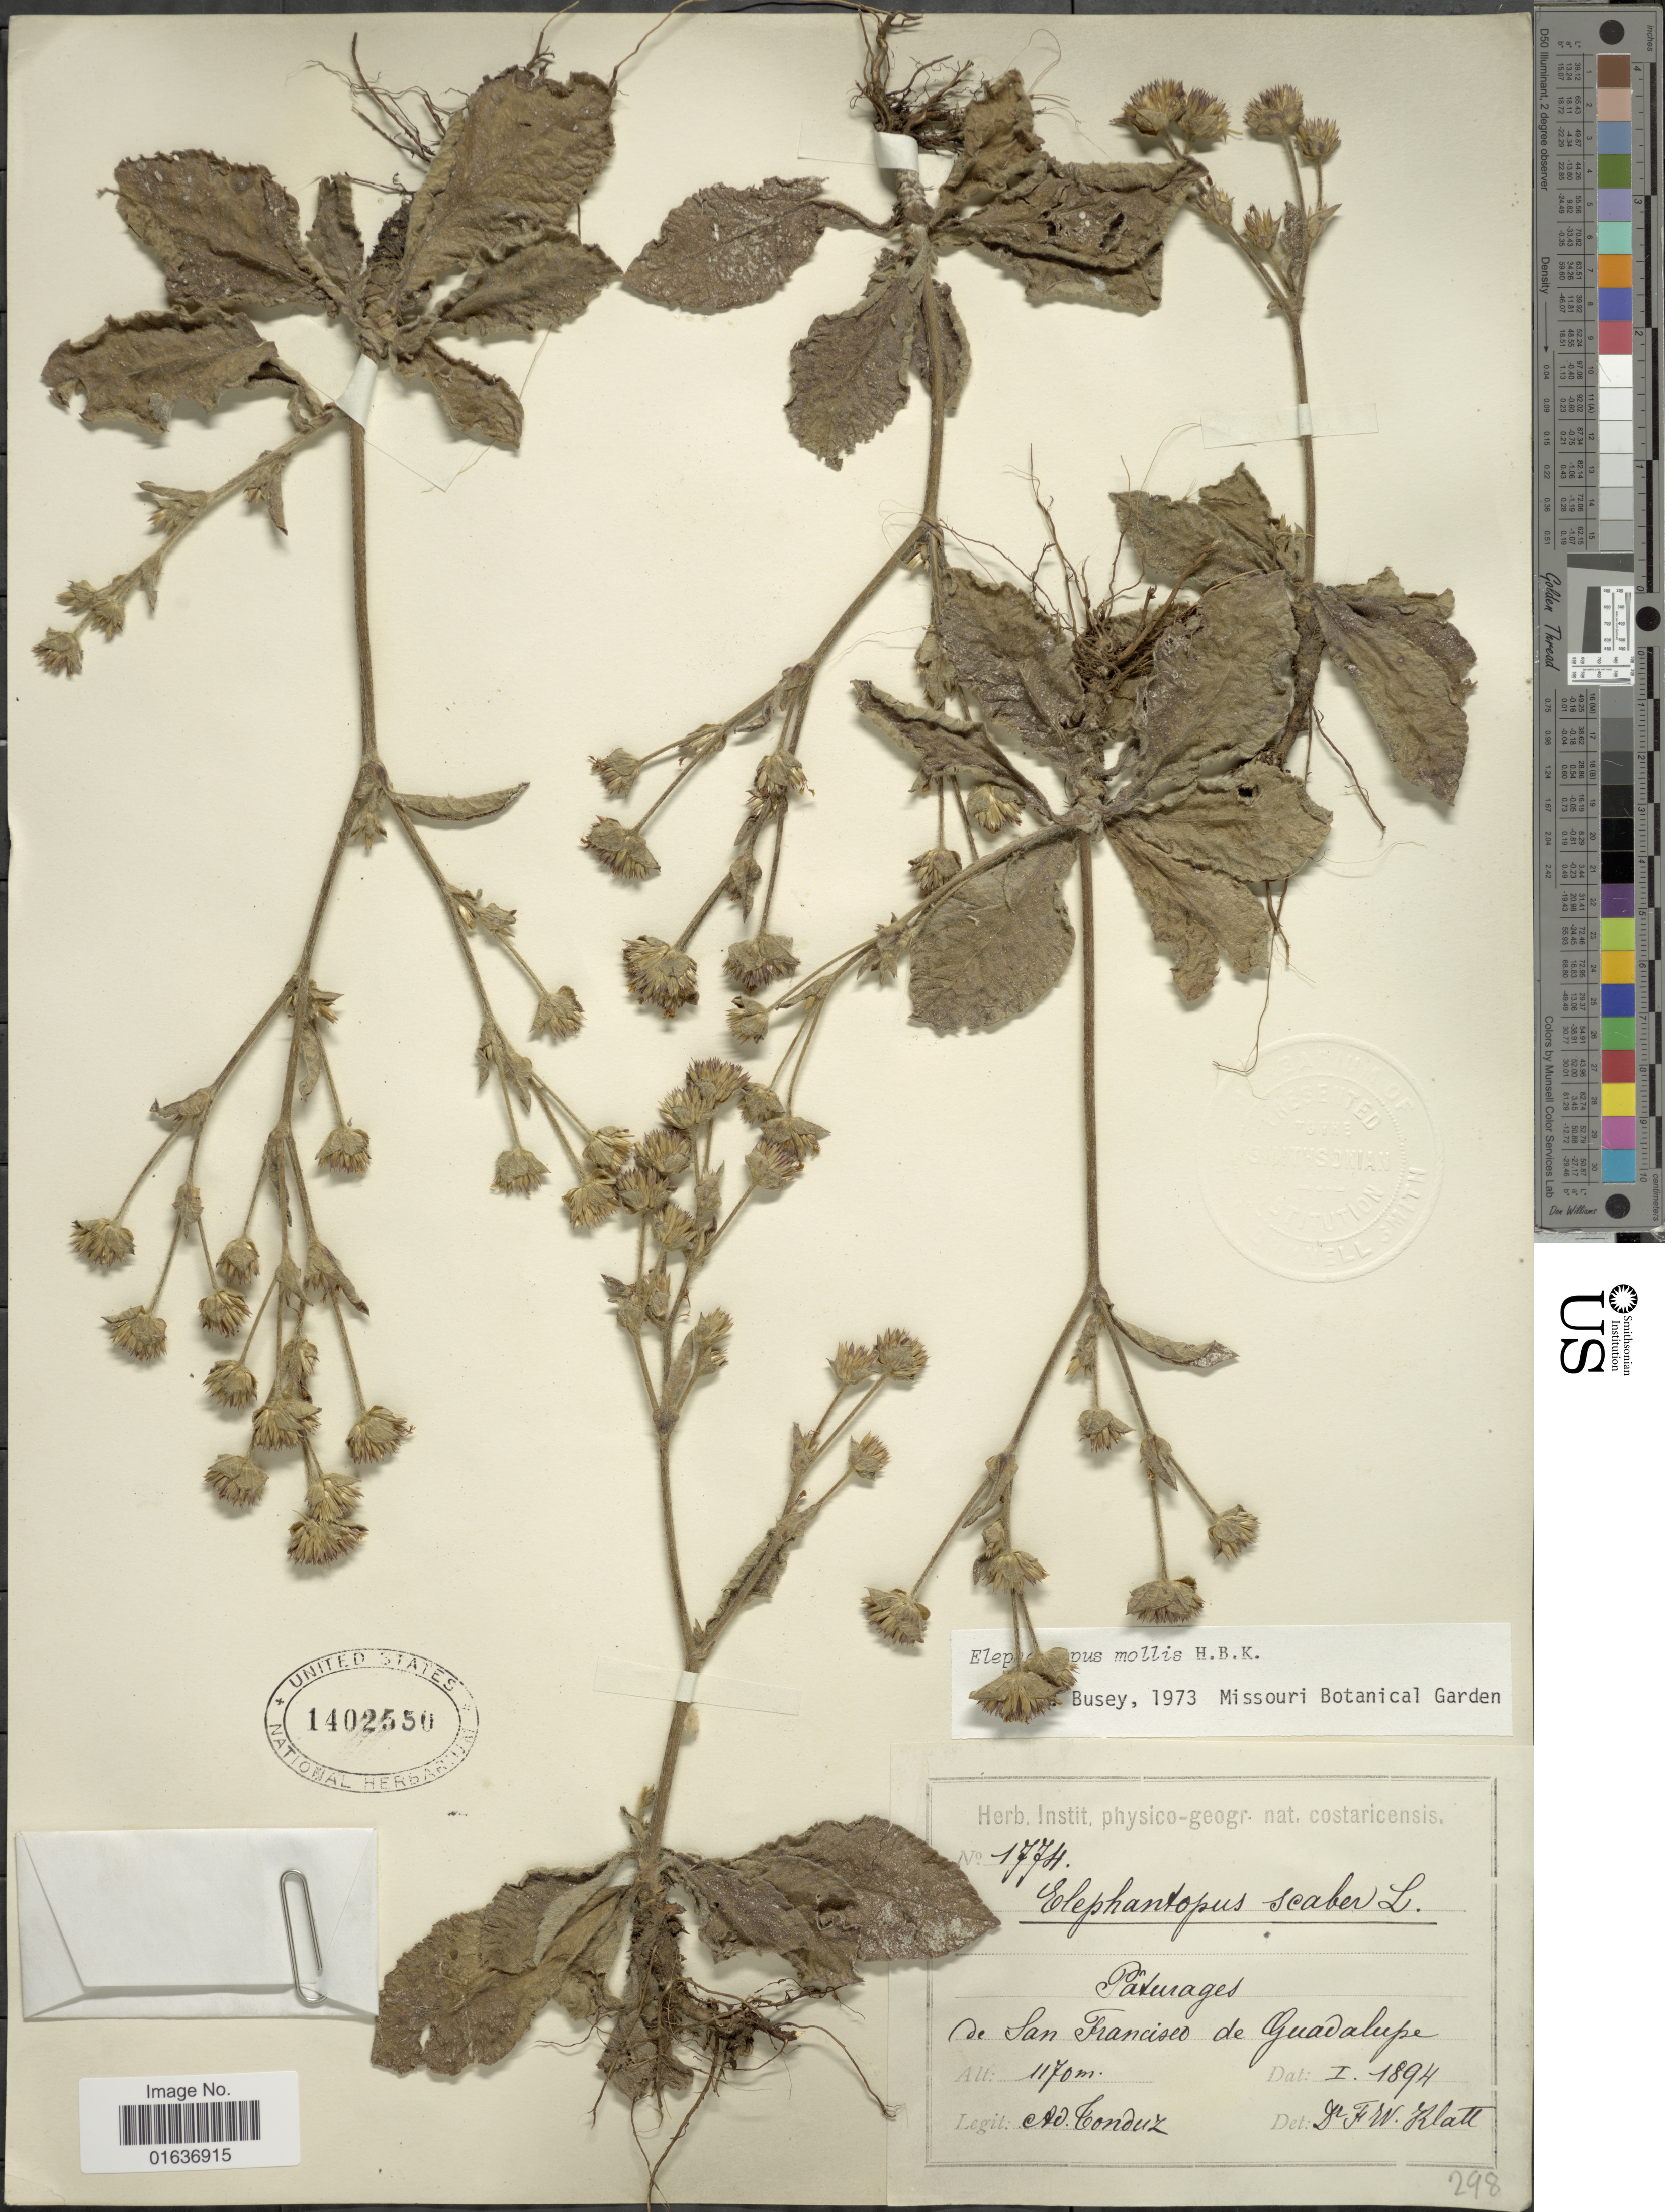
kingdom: Plantae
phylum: Tracheophyta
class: Magnoliopsida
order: Asterales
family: Asteraceae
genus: Elephantopus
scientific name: Elephantopus mollis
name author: Kunth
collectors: A. Tonduz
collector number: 1774/298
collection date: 1894-01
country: Costa Rica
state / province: San José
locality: Paturages, de San Francisco de Guadalupe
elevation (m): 1170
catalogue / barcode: US 1402550